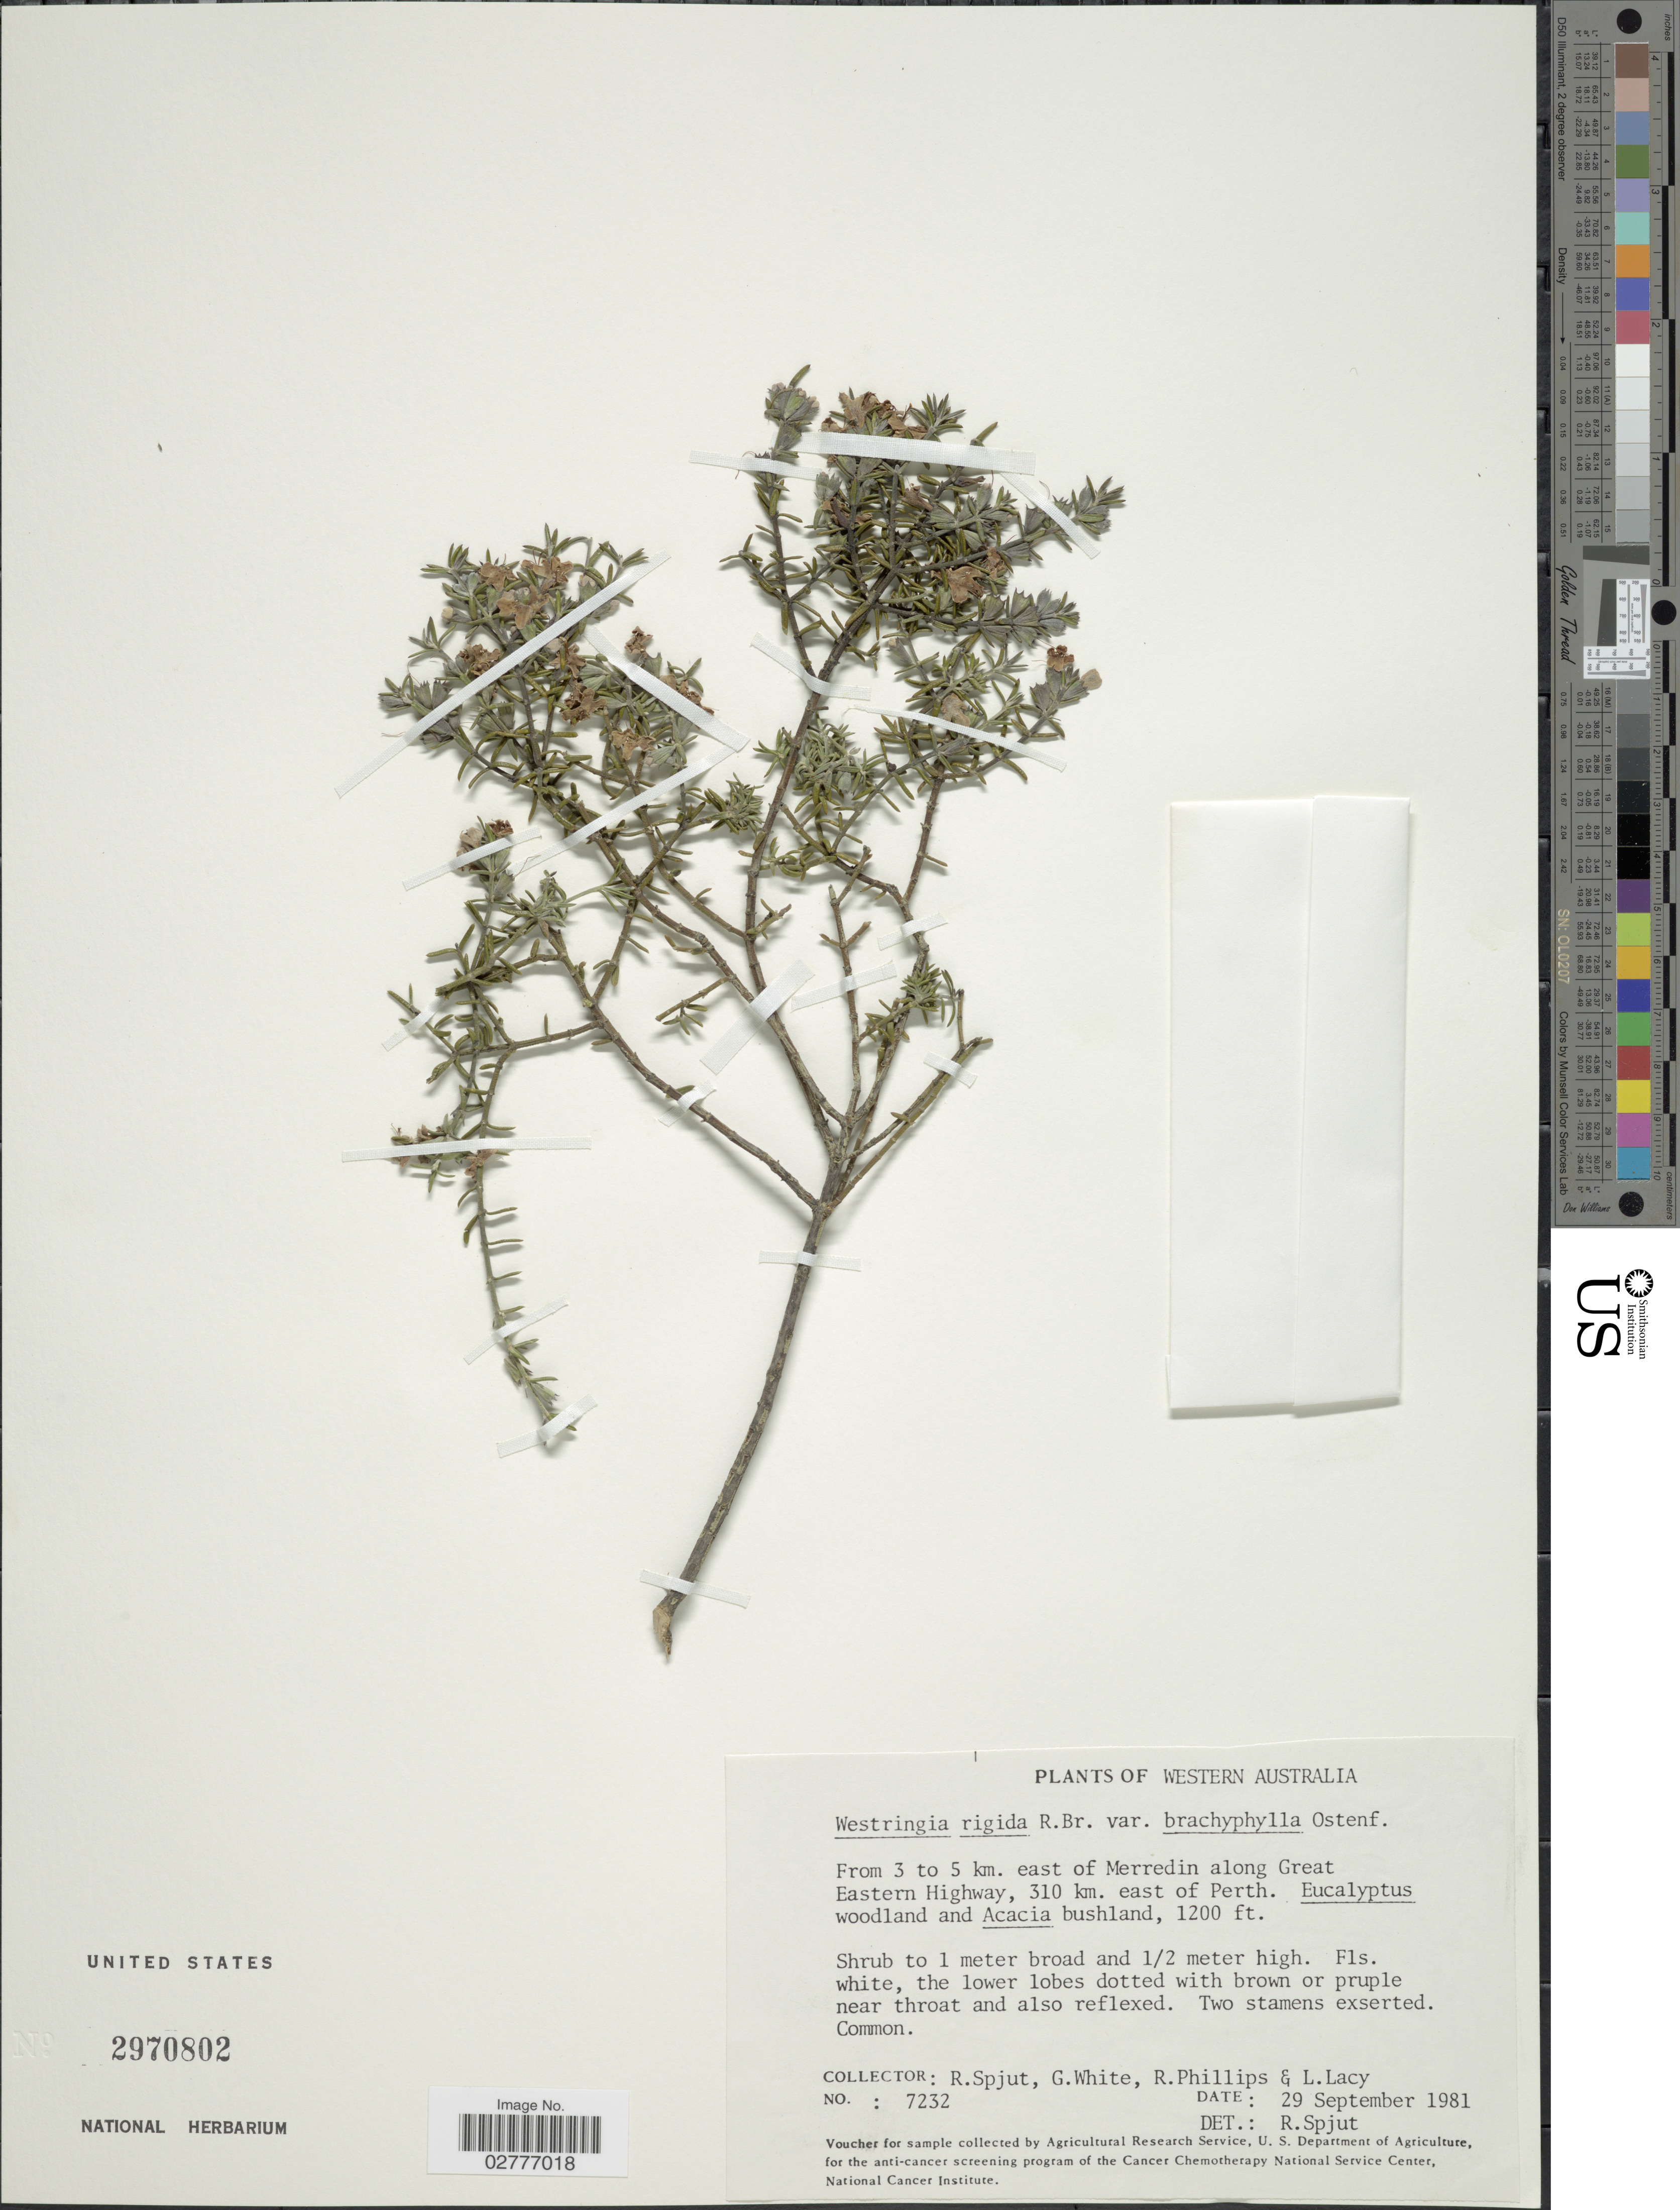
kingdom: Plantae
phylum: Tracheophyta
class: Magnoliopsida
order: Lamiales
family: Lamiaceae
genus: Westringia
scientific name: Westringia rigida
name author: R. Br.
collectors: R. Spjut, G. White, R. Phillips & L. Lacy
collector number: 7232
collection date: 1981-09-29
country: Australia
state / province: Western Australia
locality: From 3 to 5 km. east of Merredin along Great Eastern Highway, 310 km. east of Perth.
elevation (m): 366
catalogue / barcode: US 2970802